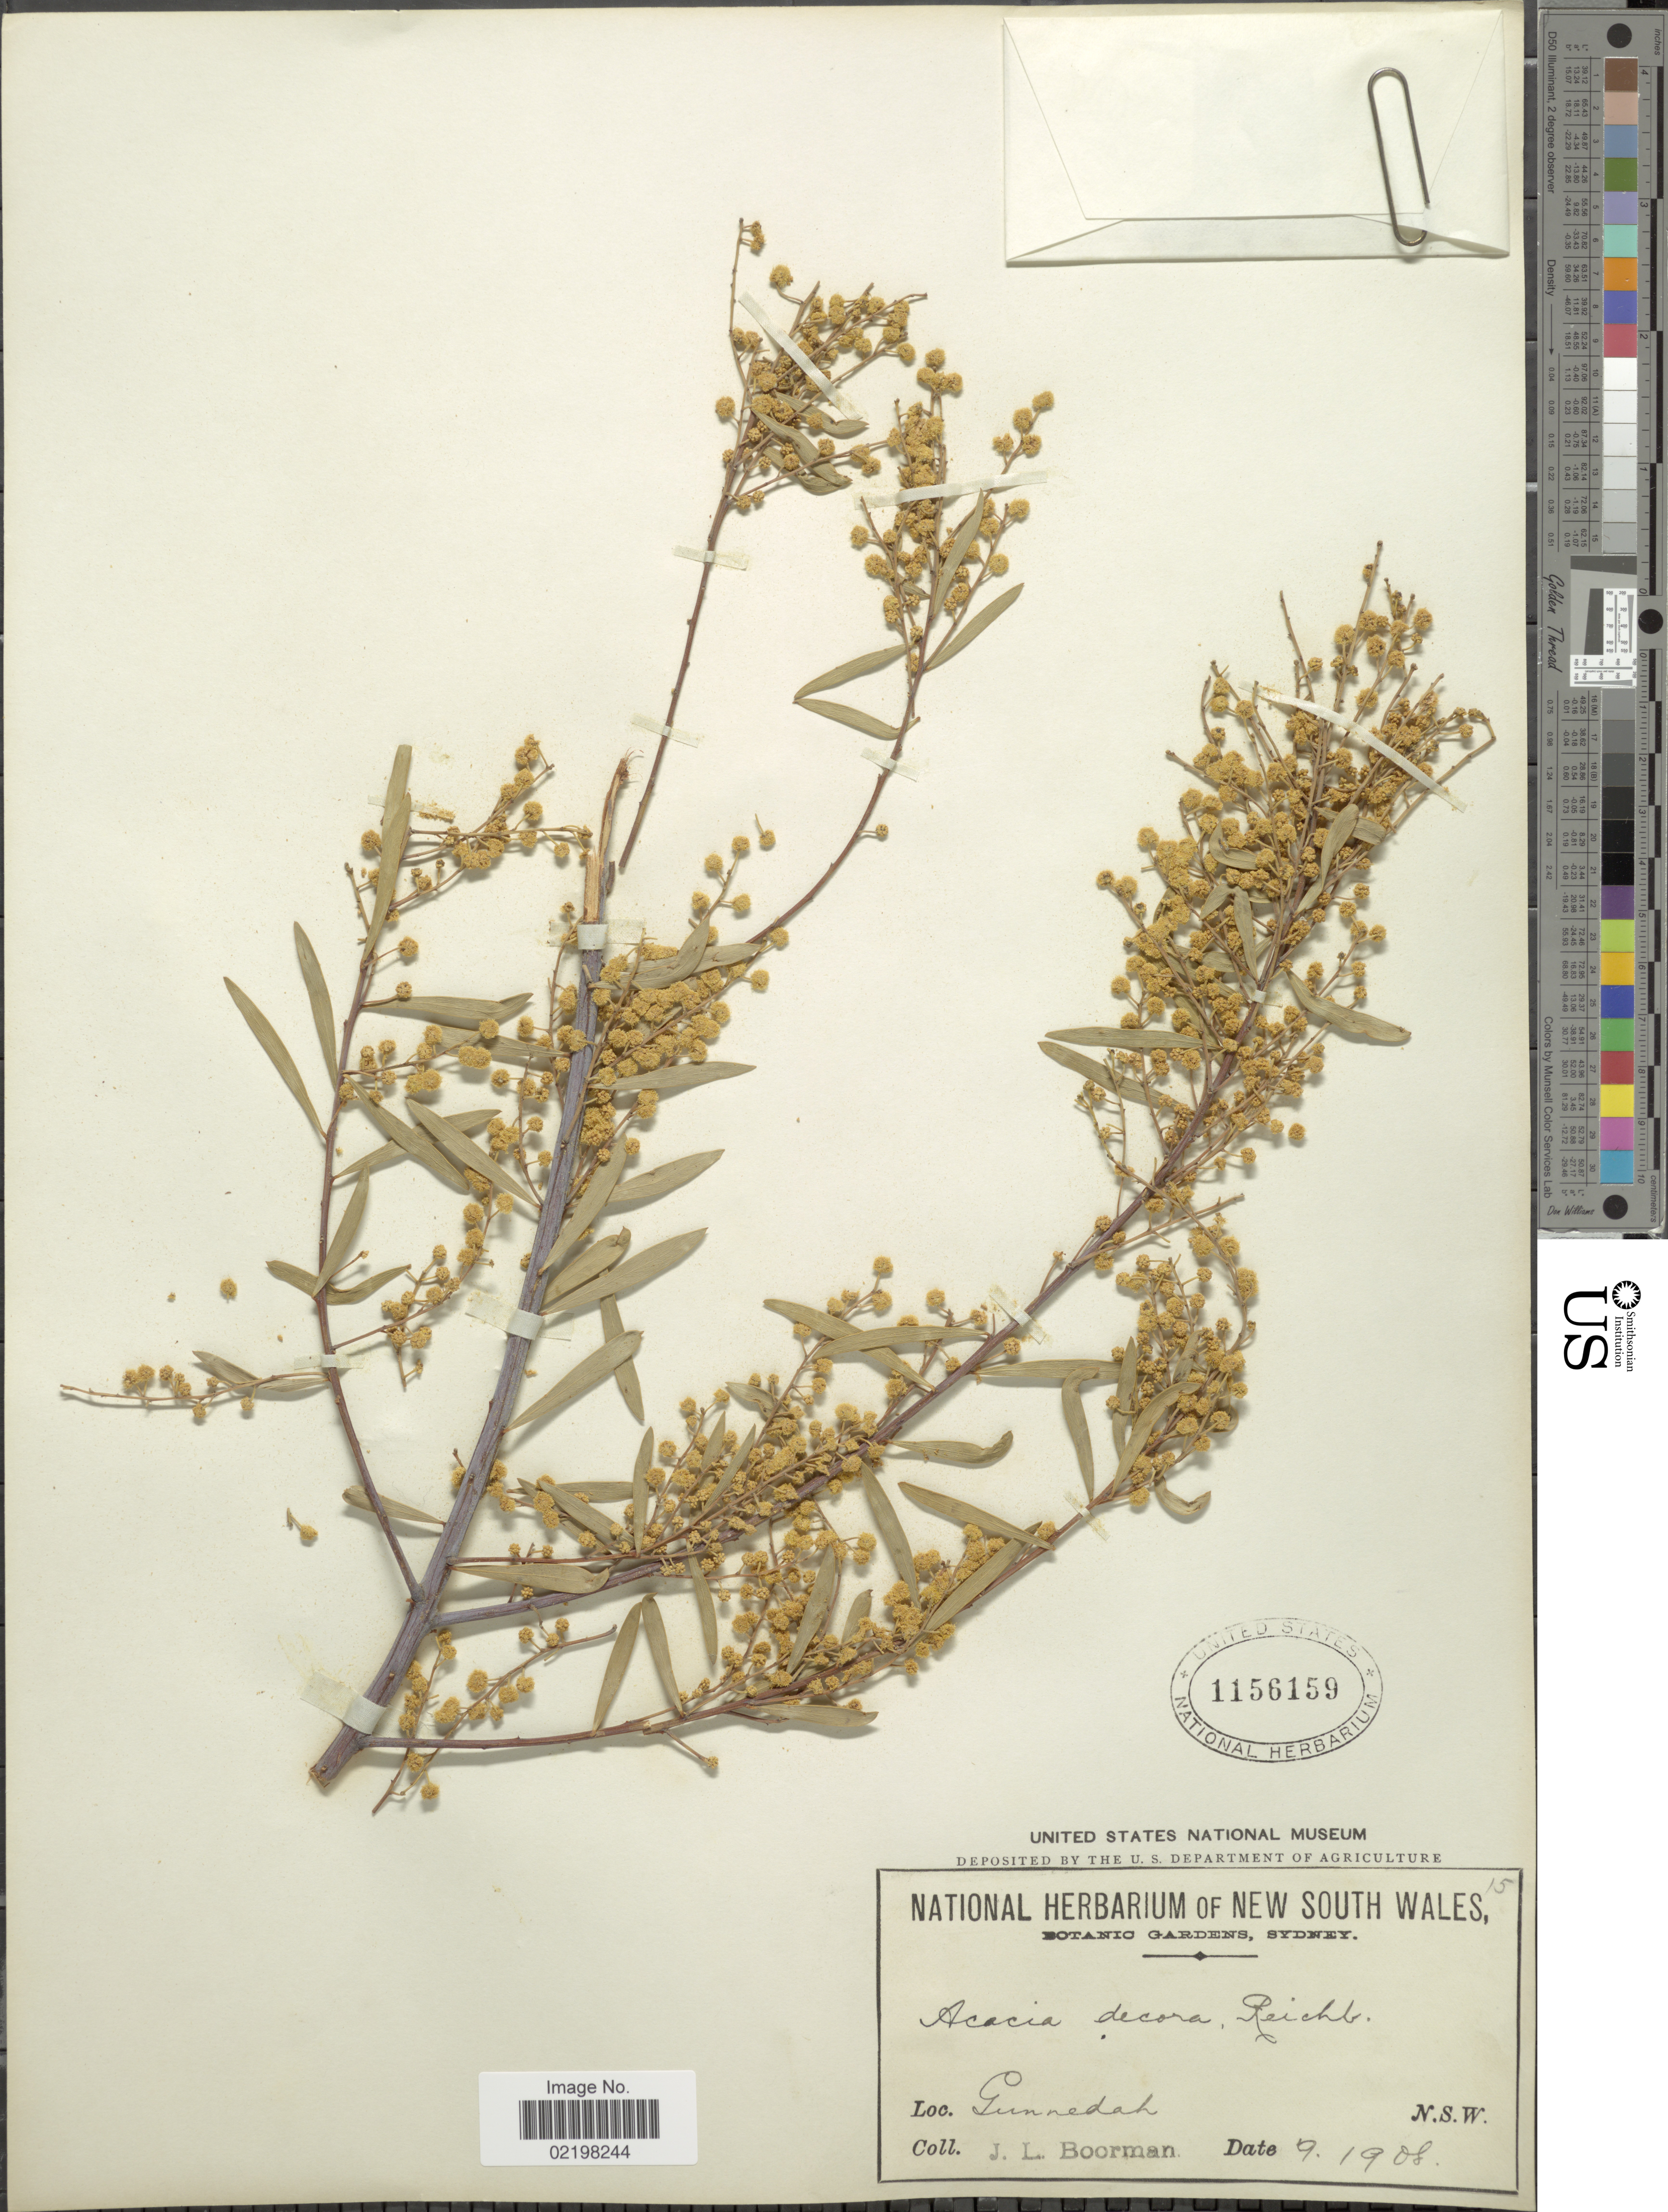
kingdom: Plantae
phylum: Tracheophyta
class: Magnoliopsida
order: Fabales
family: Fabaceae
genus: Acacia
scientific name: Acacia decora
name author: Rchb. f.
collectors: J. Boorman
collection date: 1908-09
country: Australia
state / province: New South Wales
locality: Gunnedah.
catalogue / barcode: US 1156159